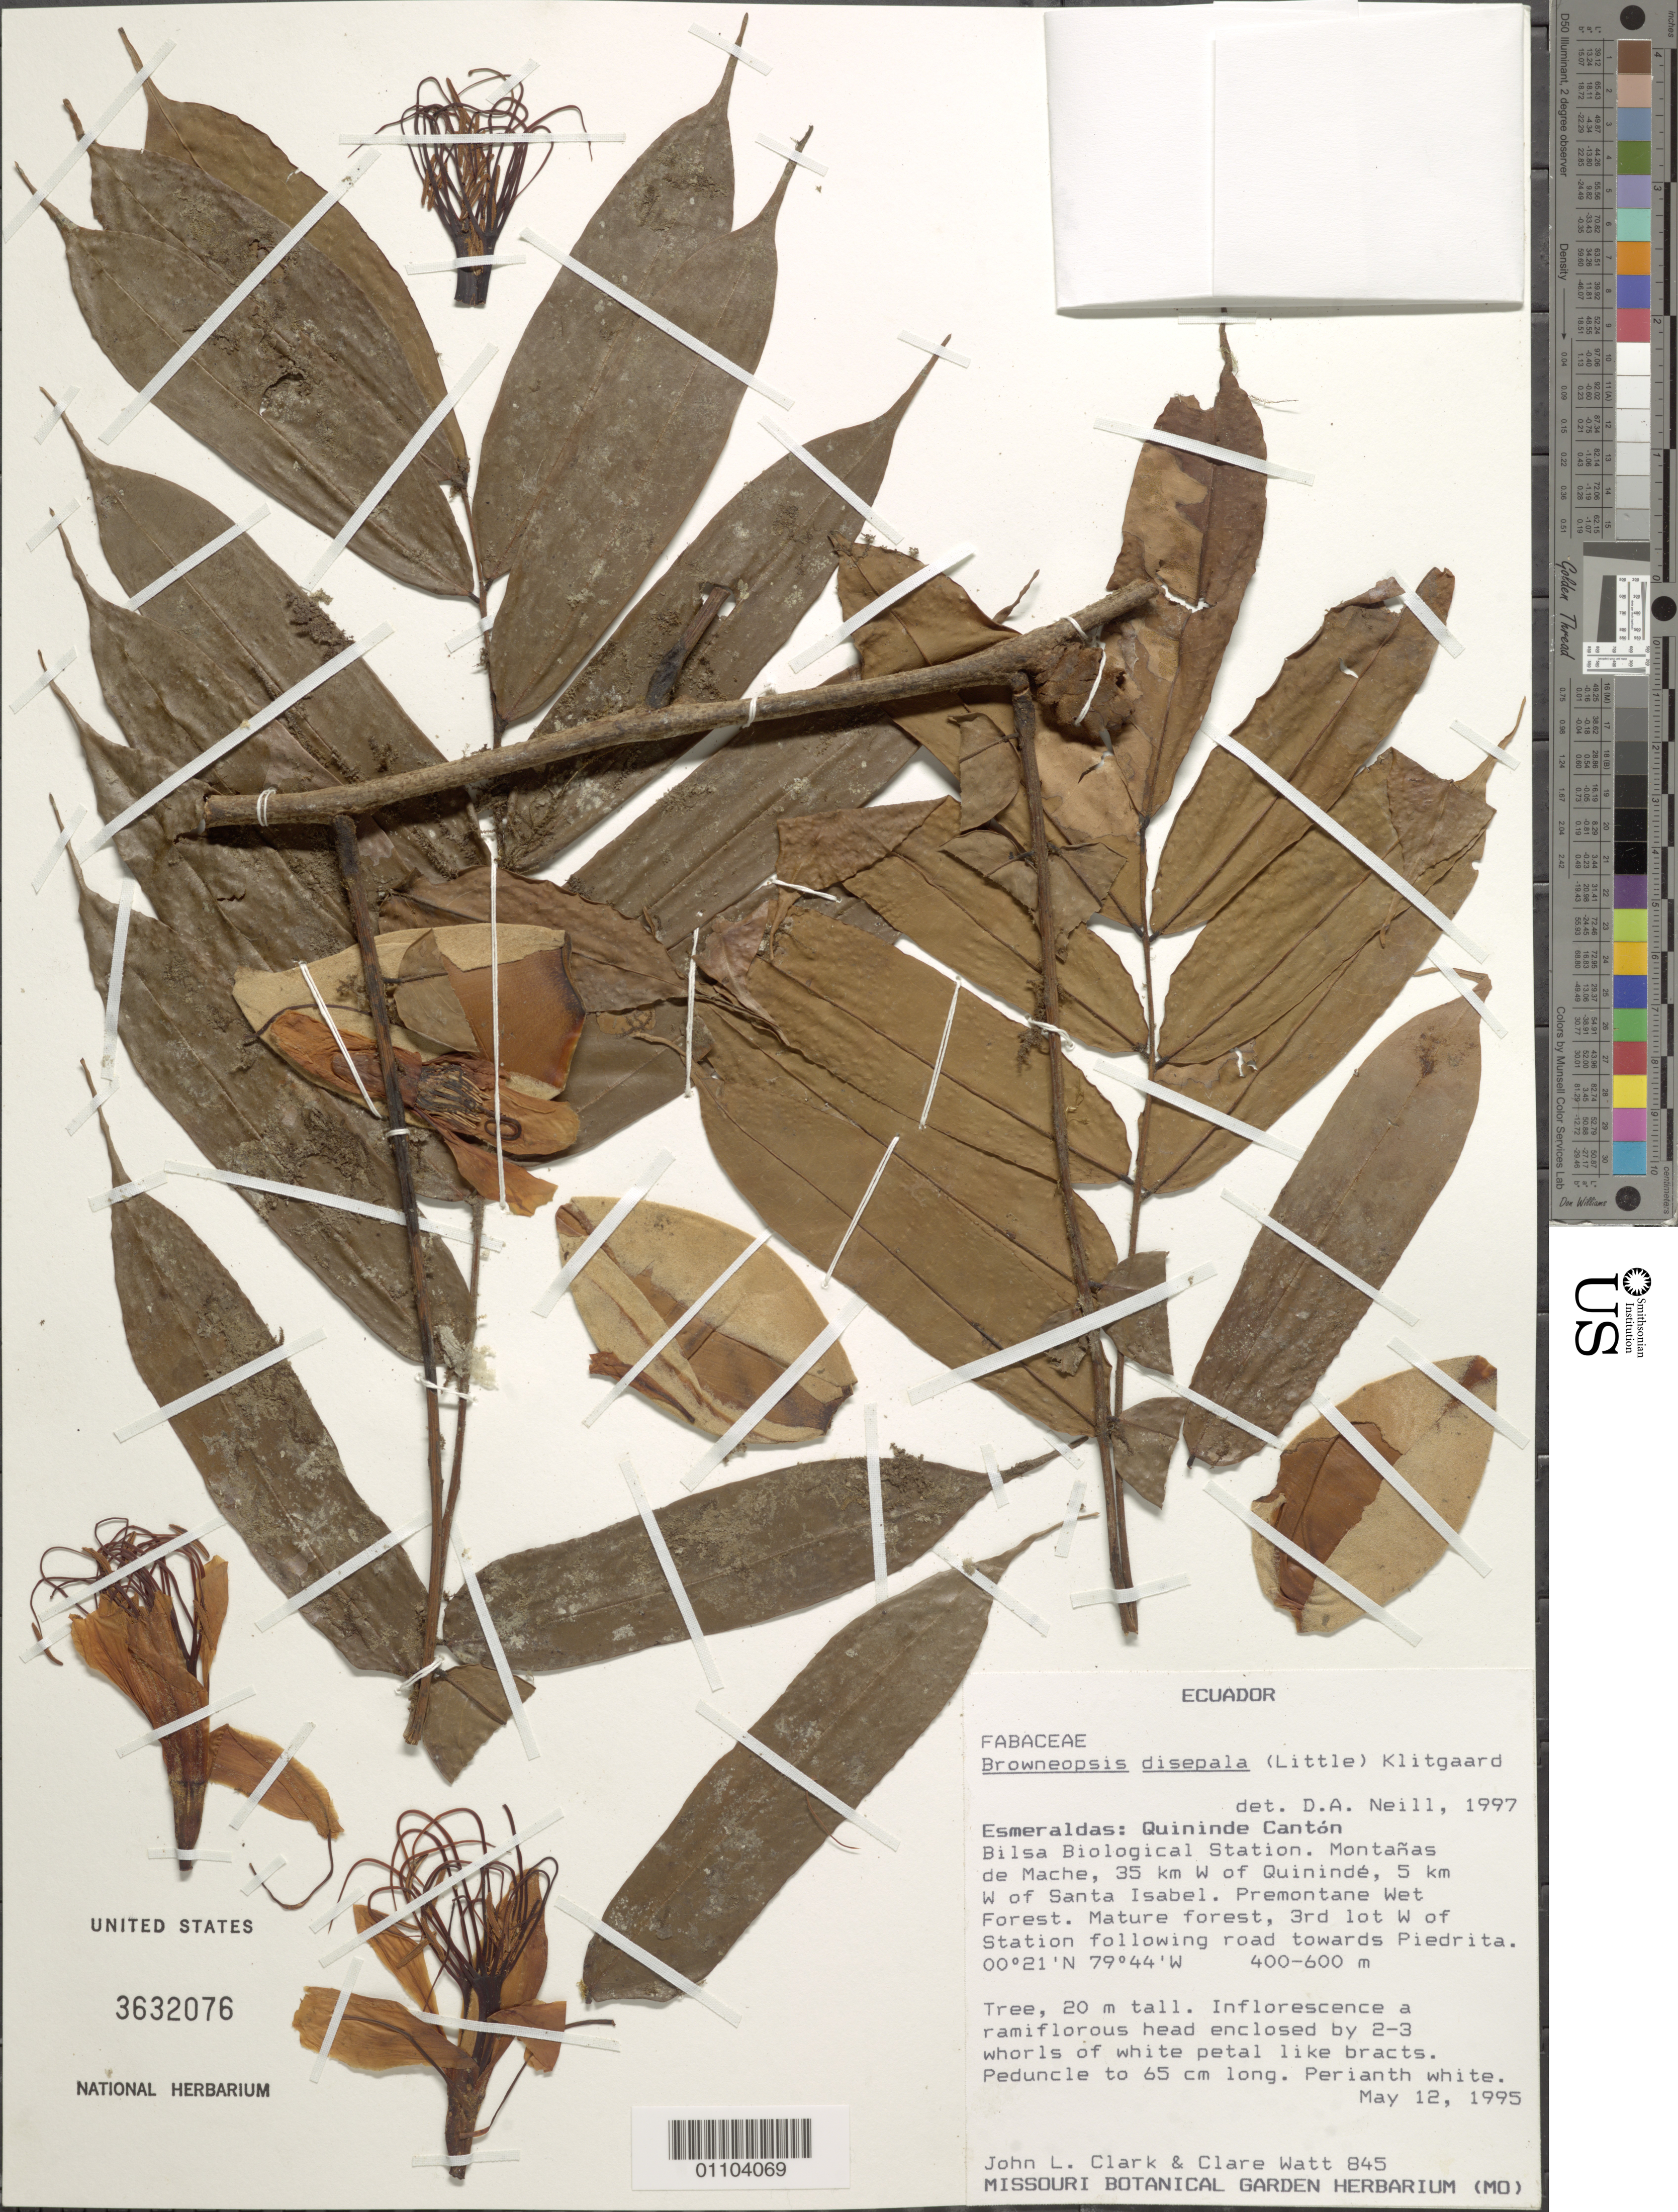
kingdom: Plantae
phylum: Tracheophyta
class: Magnoliopsida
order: Fabales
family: Fabaceae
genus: Browneopsis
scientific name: Browneopsis disepala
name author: (Little) Klitg.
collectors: J. L. Clark & C. Watt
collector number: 845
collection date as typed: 12 May 1995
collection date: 1995-05-12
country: Ecuador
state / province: Esmeraldas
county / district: Quinindé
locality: Bilsa Biological Station, W of Quininde, W of Santa Isabel, 3rd lot W of Station following road towards Piedrita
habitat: Premontane wet forest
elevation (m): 400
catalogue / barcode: US 3632076